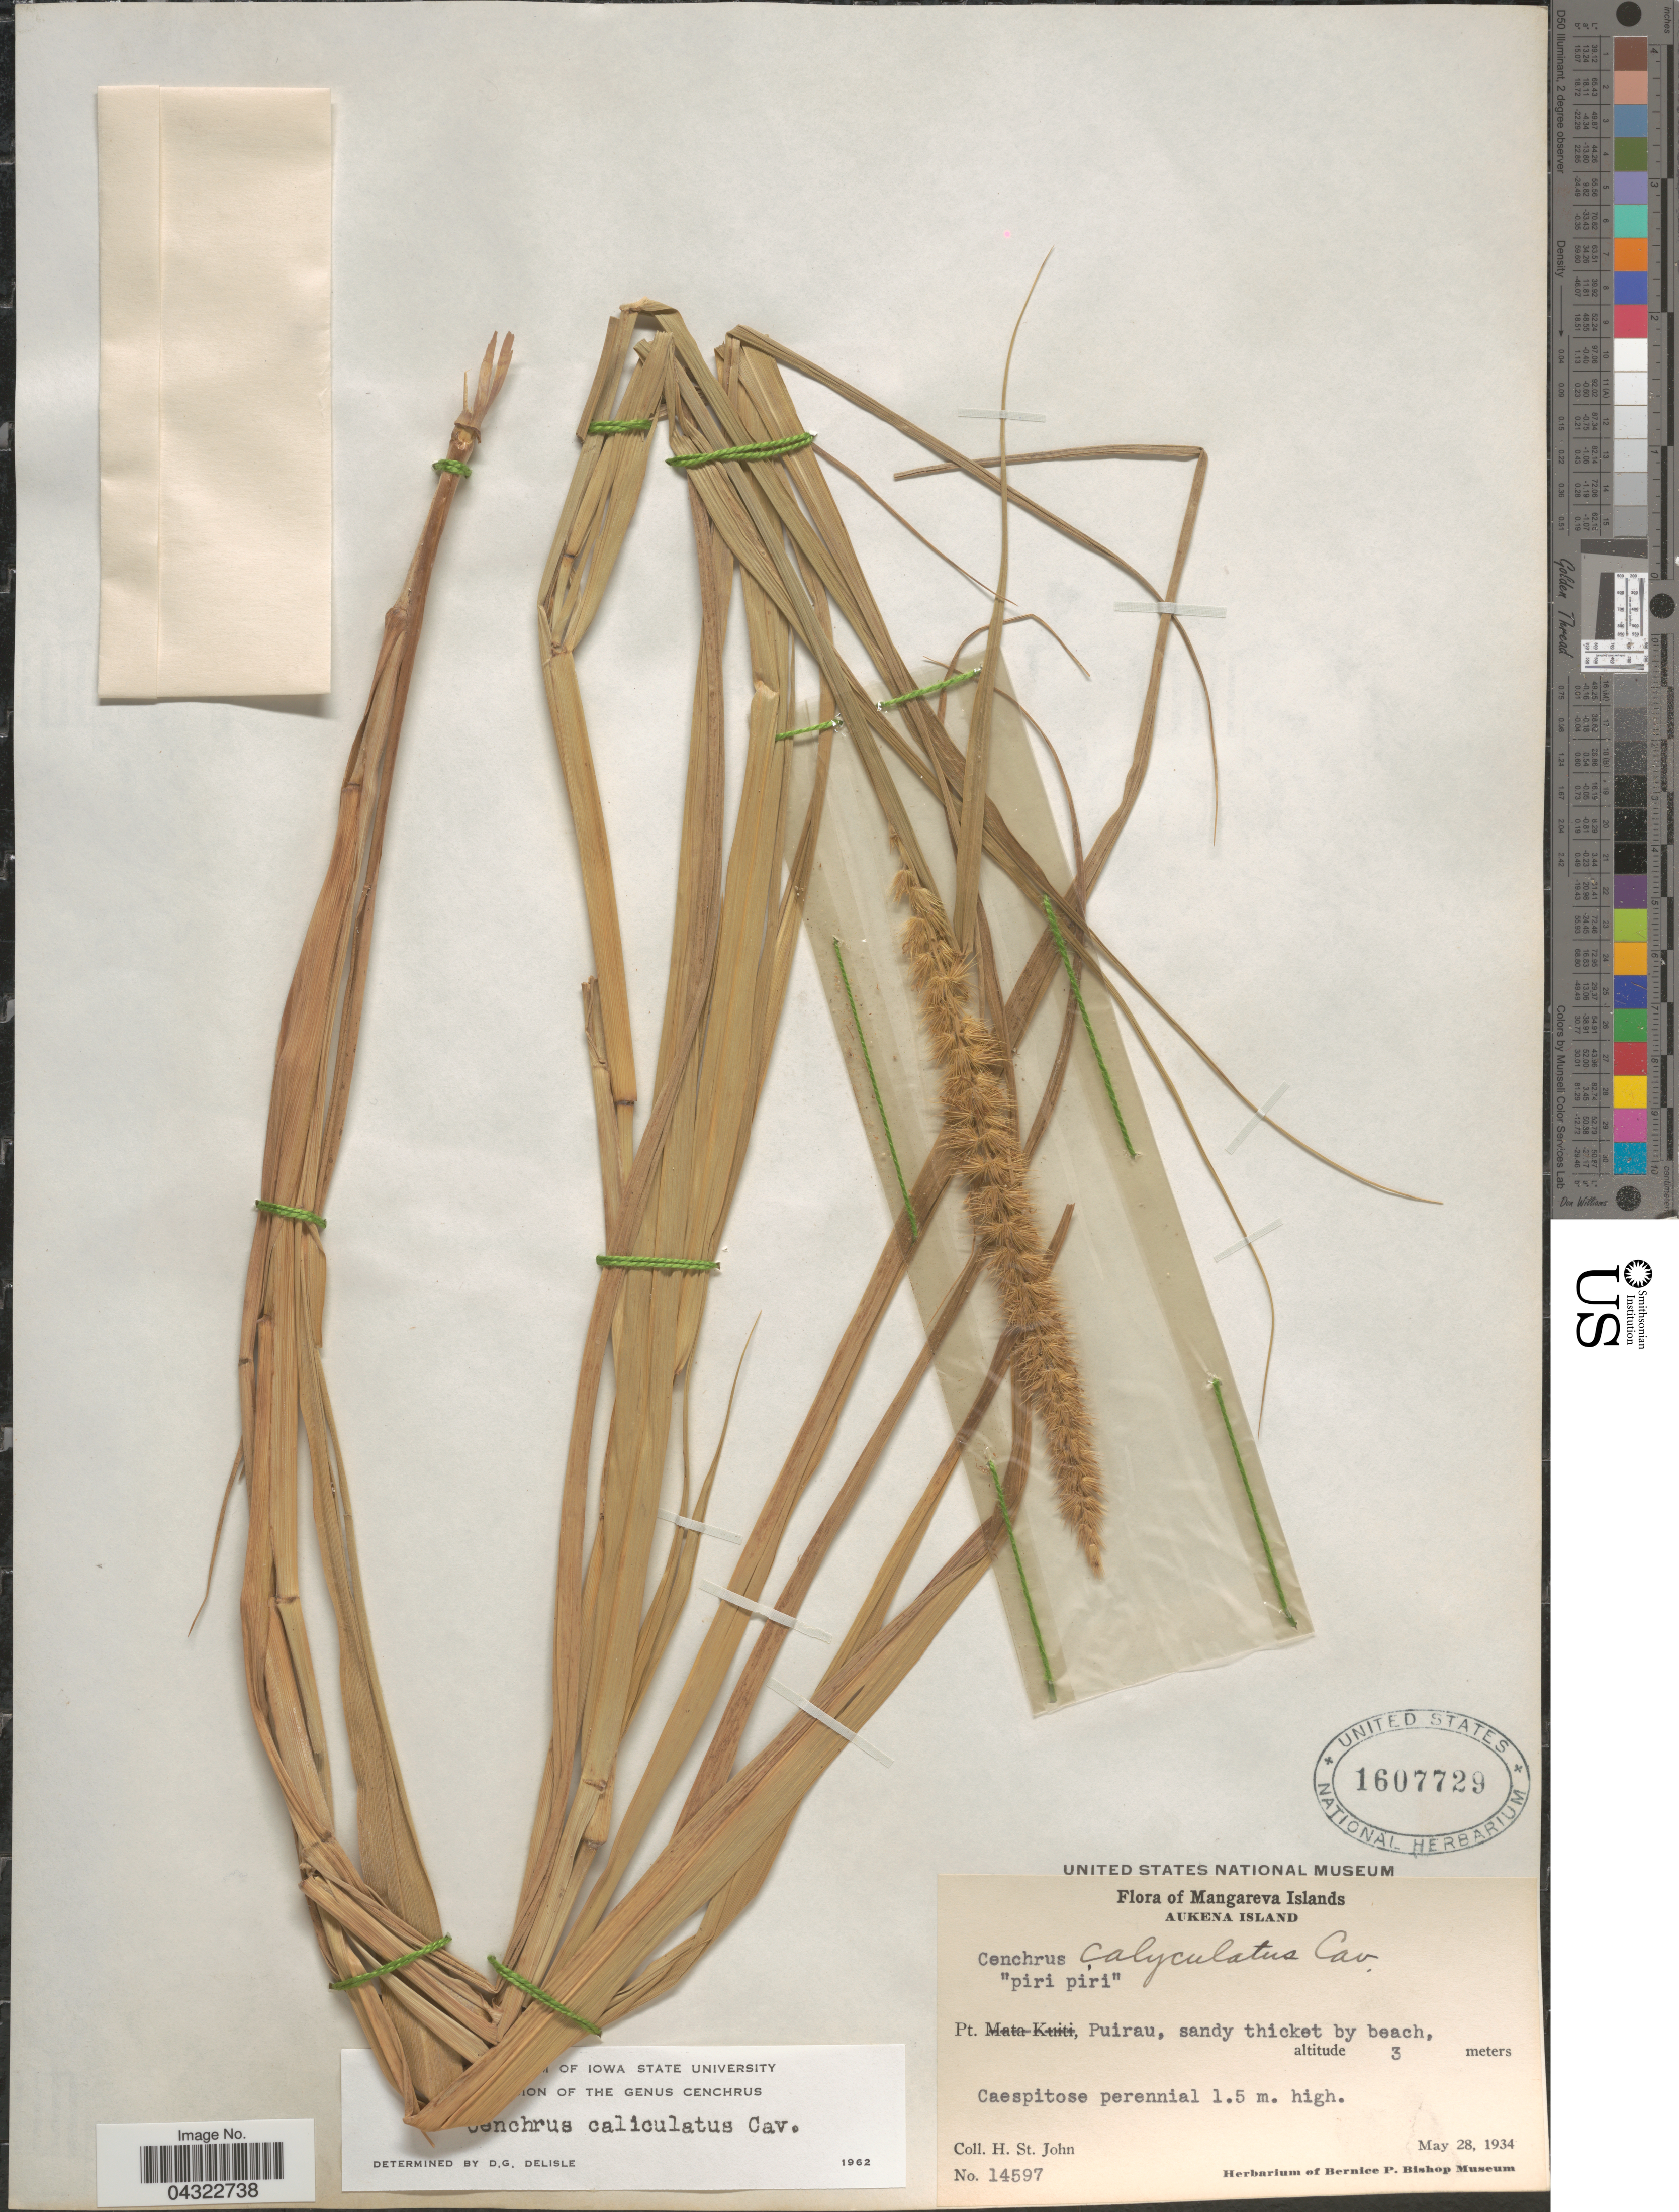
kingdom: Plantae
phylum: Tracheophyta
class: Liliopsida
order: Poales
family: Poaceae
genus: Cenchrus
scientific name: Cenchrus caliculatus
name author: Cav.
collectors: H. St. John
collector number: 14597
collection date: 1934-05-28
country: French Polynesia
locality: Mangareva Islands. Aukena Island. Pt. Puirau, sandy thicket by beach.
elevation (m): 3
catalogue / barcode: US 1607729